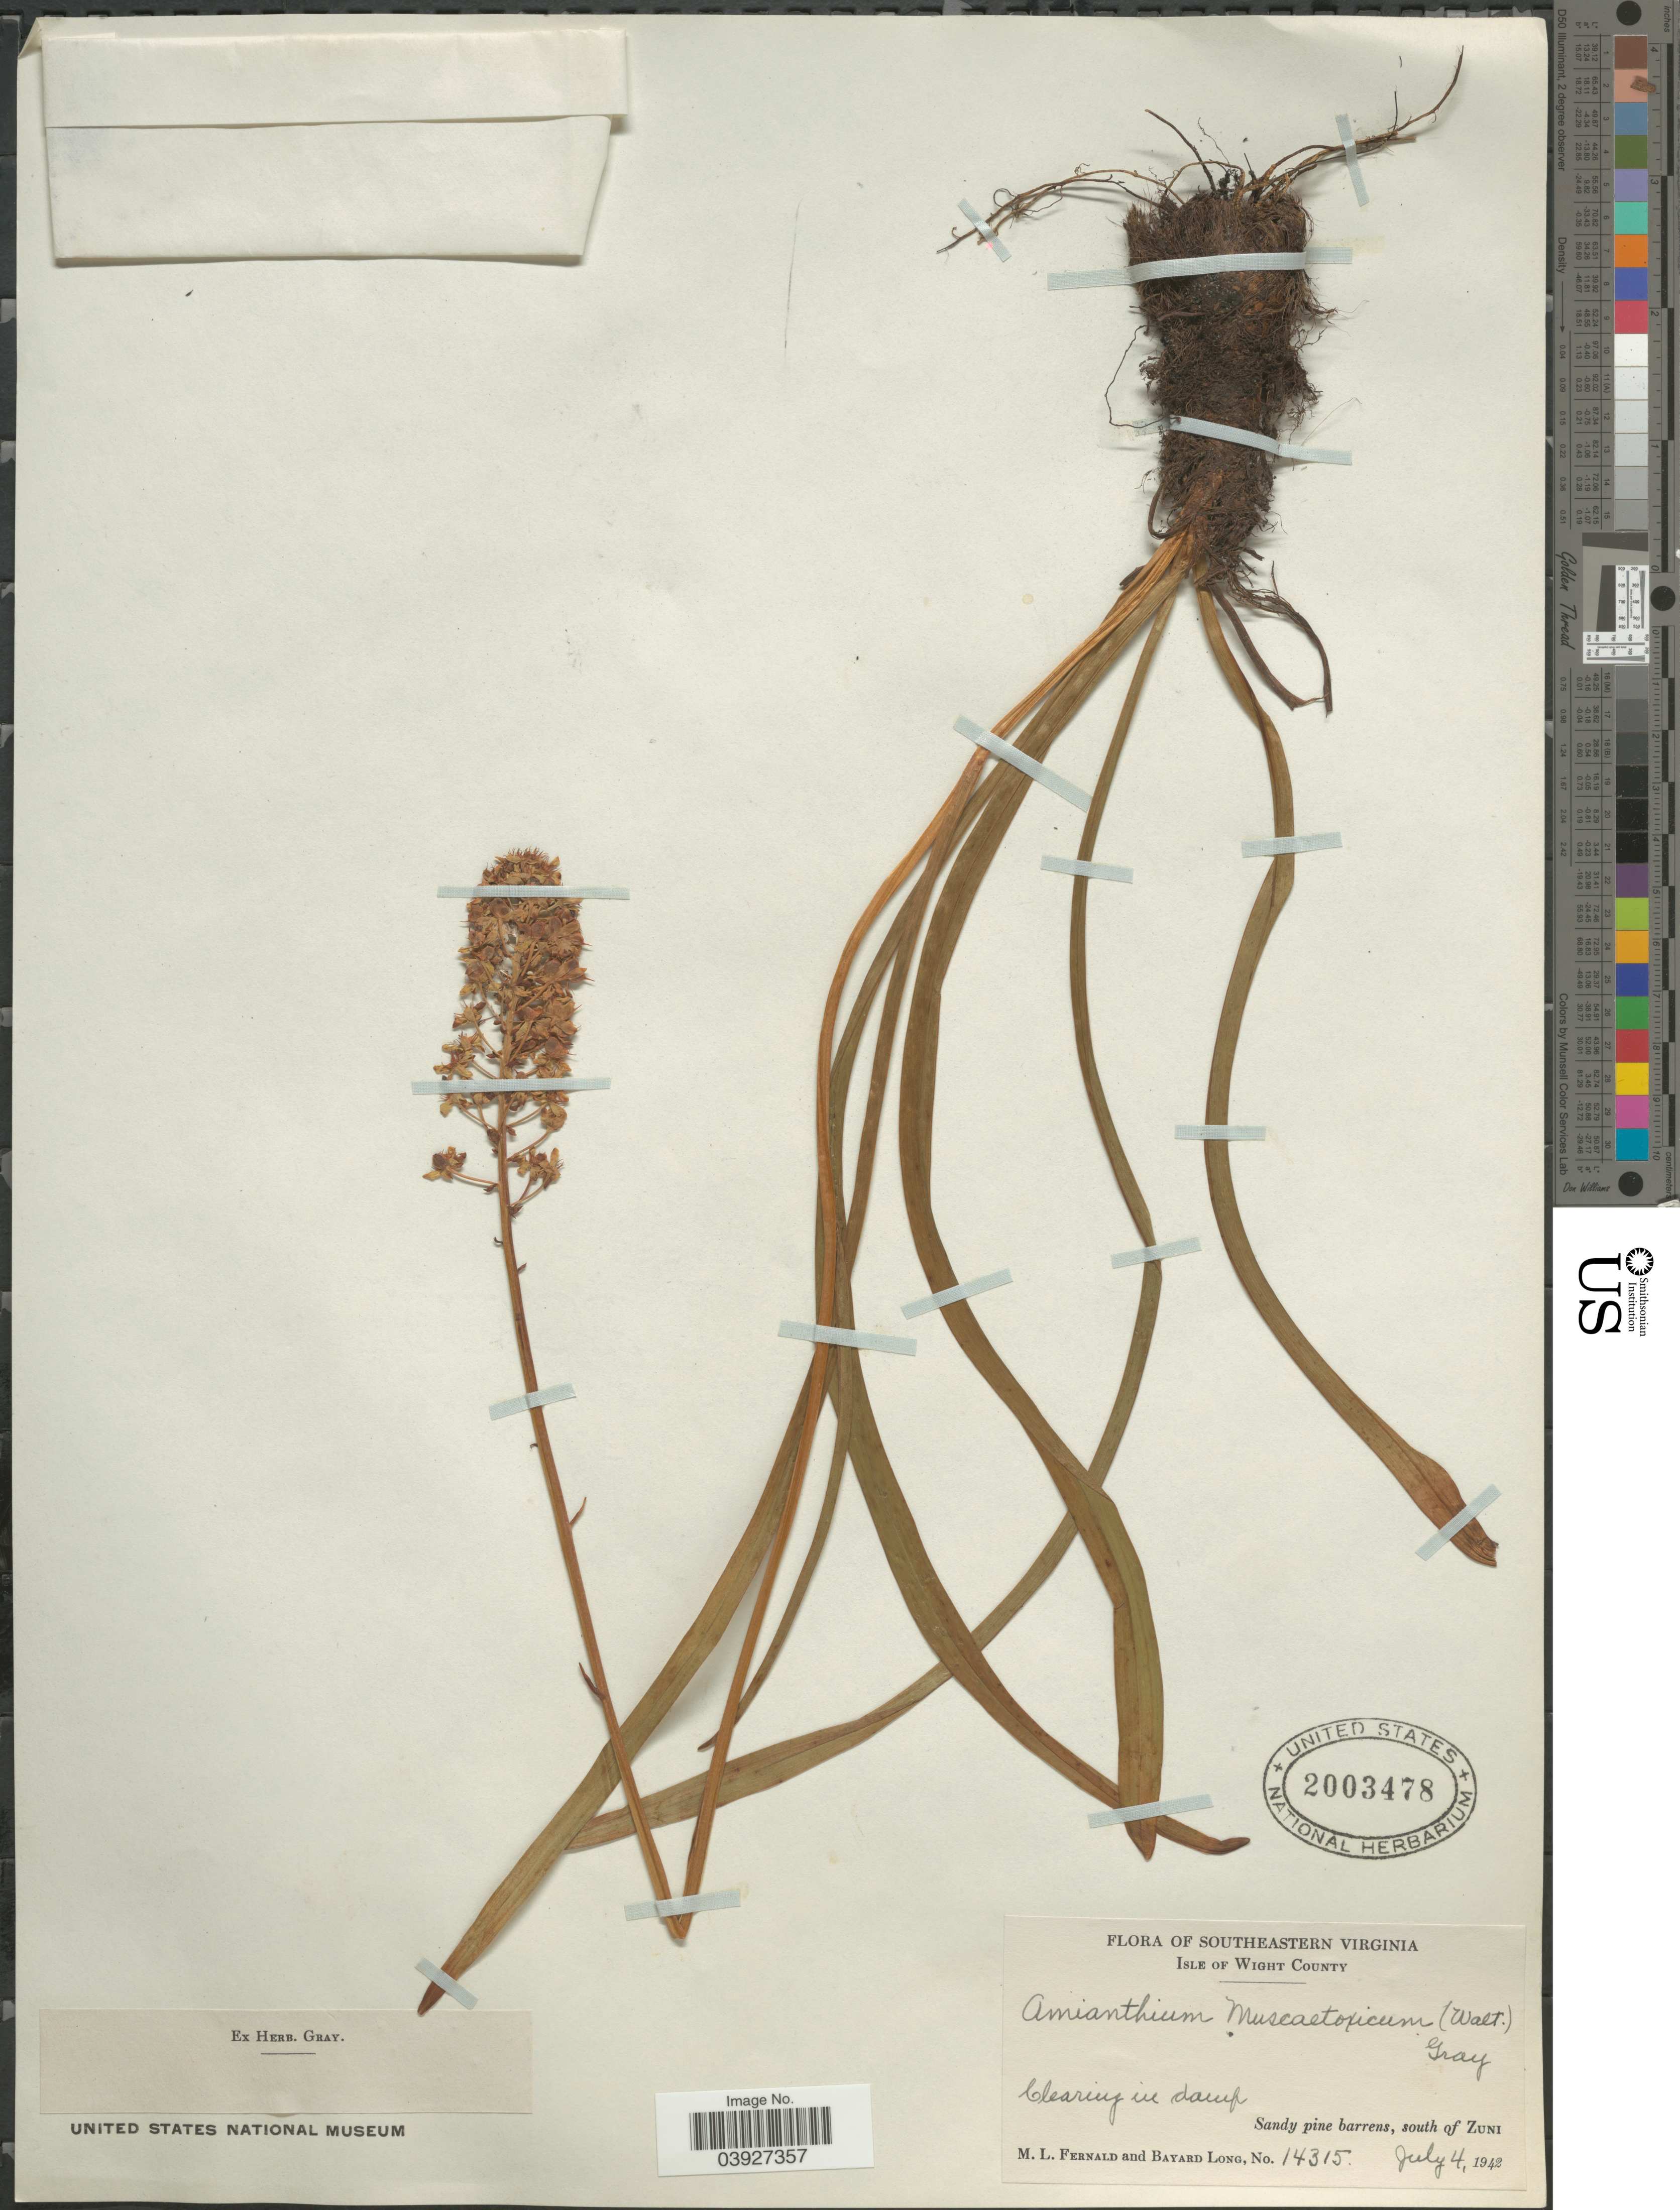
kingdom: Plantae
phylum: Tracheophyta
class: Liliopsida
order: Liliales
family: Melanthiaceae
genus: Amianthium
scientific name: Amianthium muscitoxicum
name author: (Walter) A. Gray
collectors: M. L. Fernald & B. Long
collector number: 14315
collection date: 1942-07-04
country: United States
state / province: Virginia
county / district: Isle of Wight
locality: Southeastern Virginia. Isle of Wight County. South of Zuni.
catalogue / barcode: US 2003478